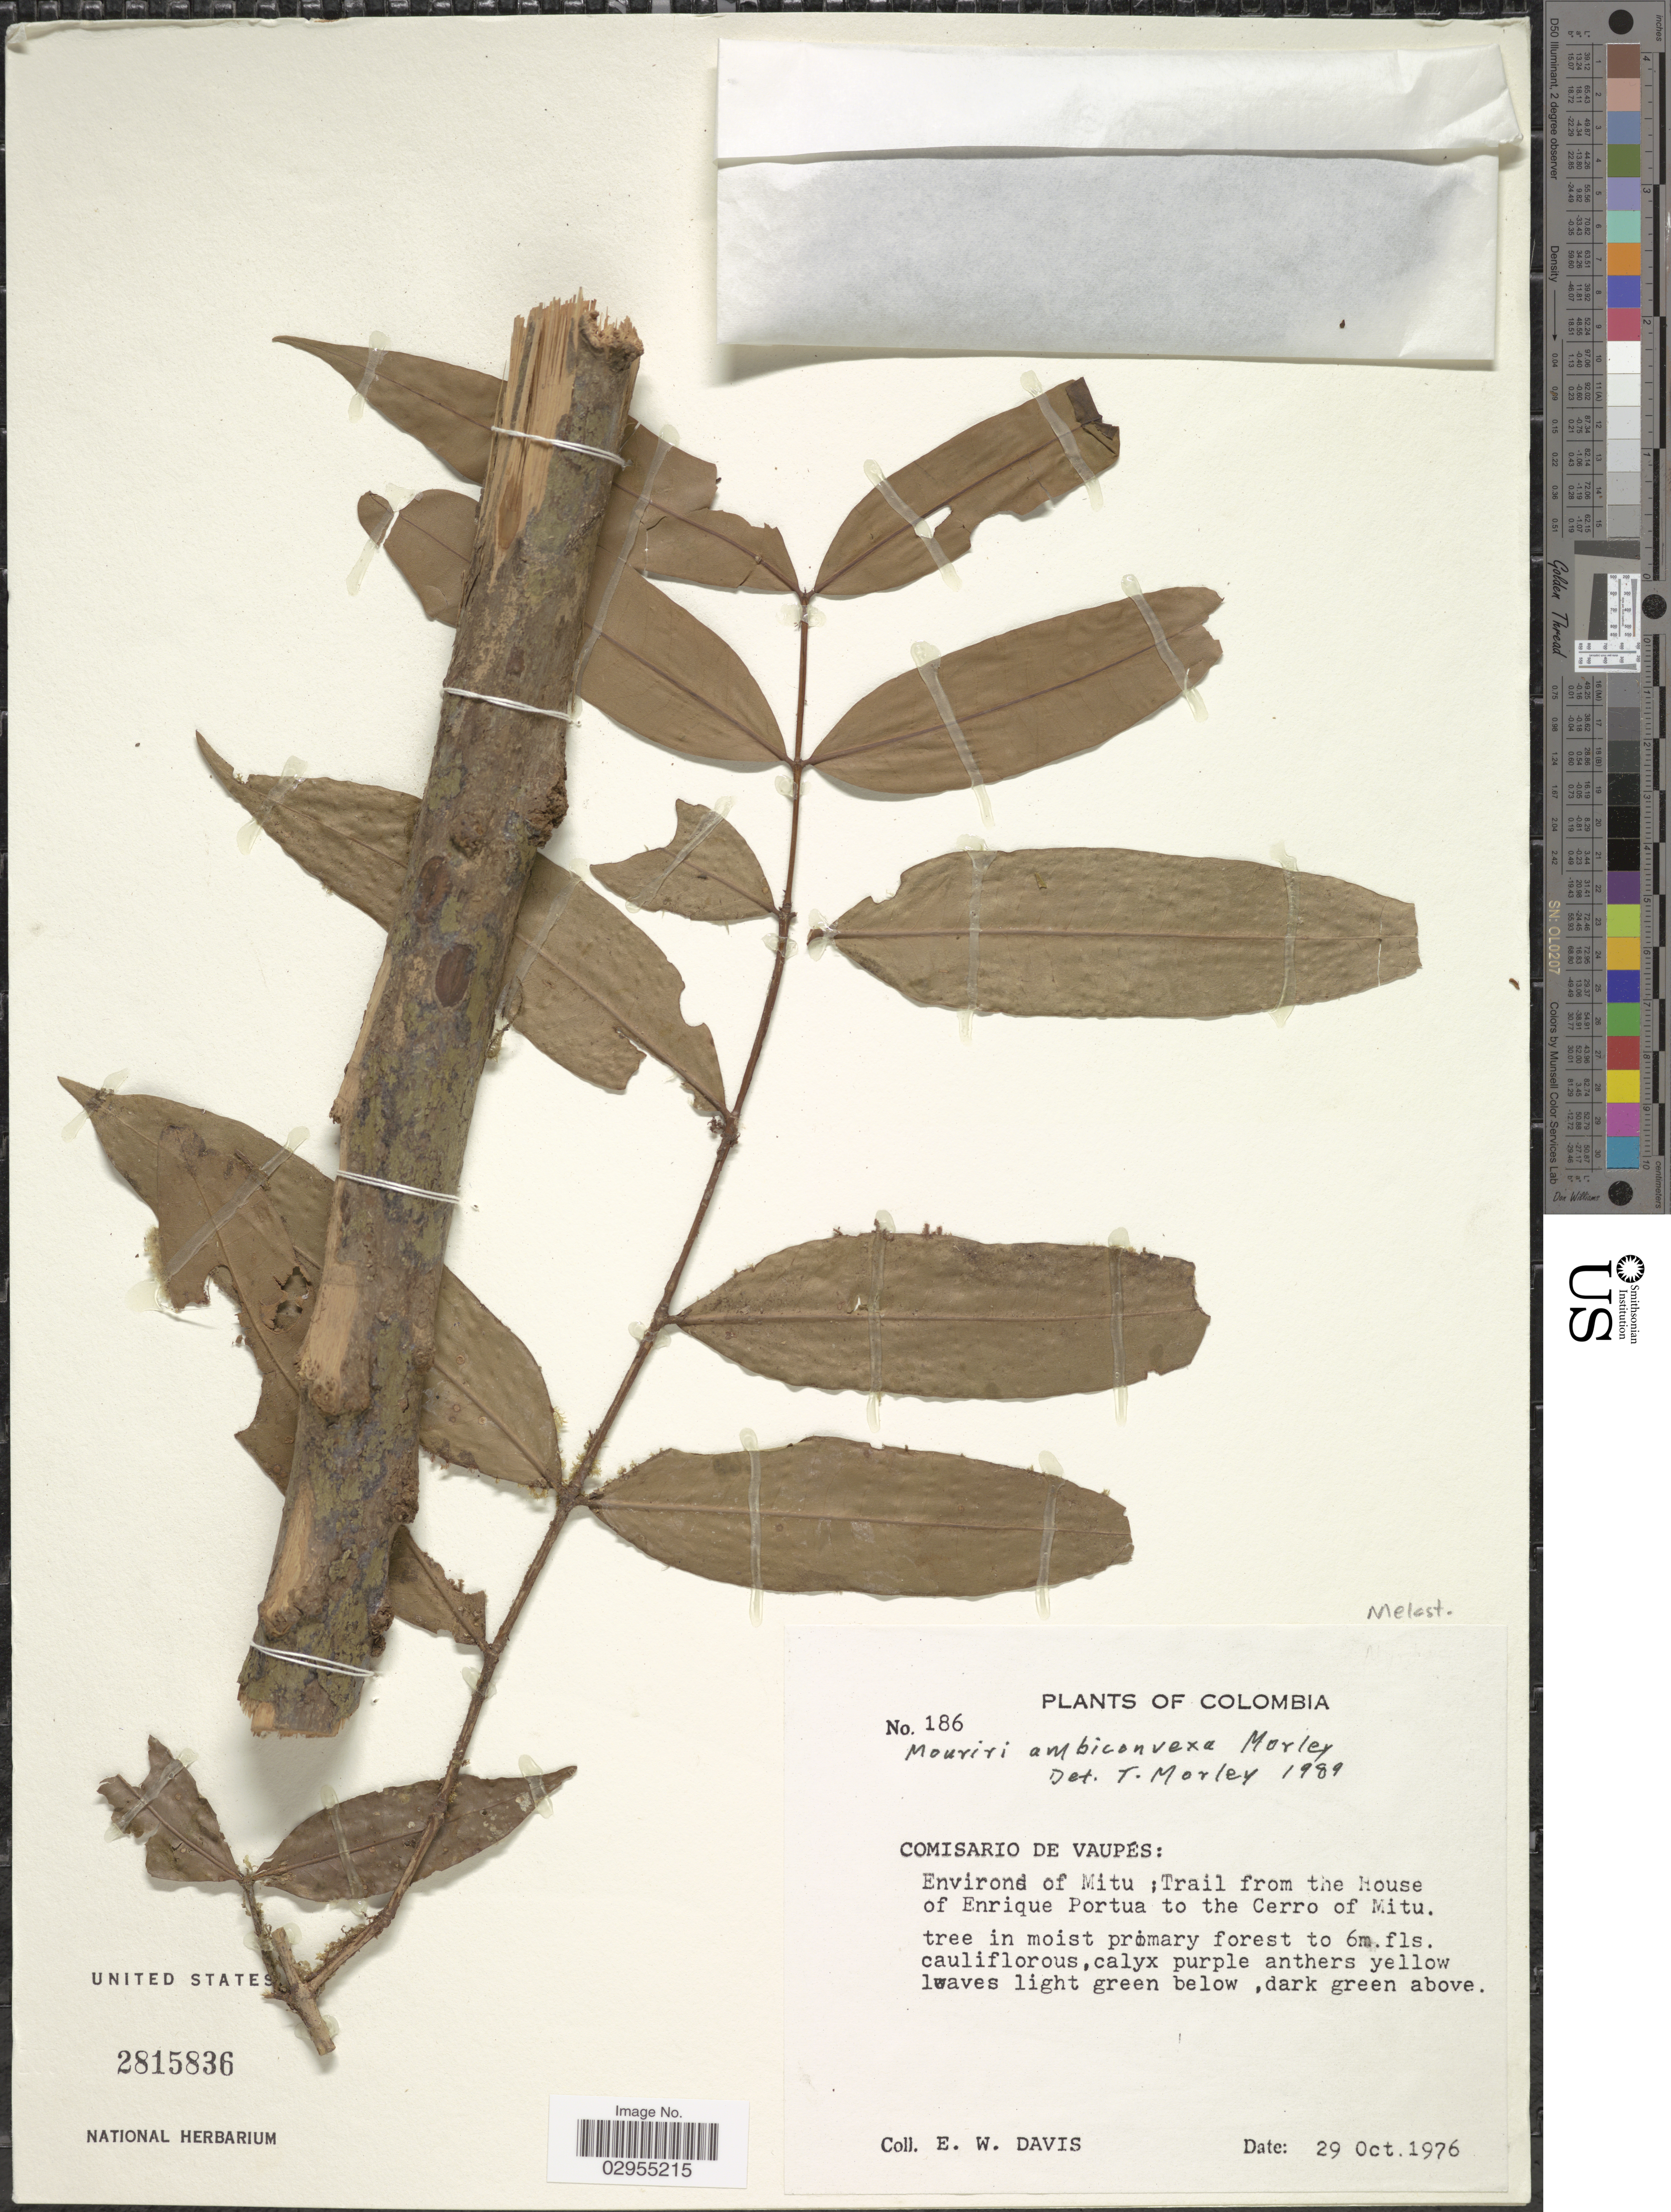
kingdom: Plantae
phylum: Tracheophyta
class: Magnoliopsida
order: Myrtales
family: Melastomataceae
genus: Mouriri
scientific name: Mouriri ambiconvexa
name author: Morley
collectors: E. W. Davis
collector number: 186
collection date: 1976-10-29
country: Colombia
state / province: Vaupés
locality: Comisario de Vaupes: Environs of Mitu; Trail from the house of Enrique Portua to the Cerro of Mitu.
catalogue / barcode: US 2815836